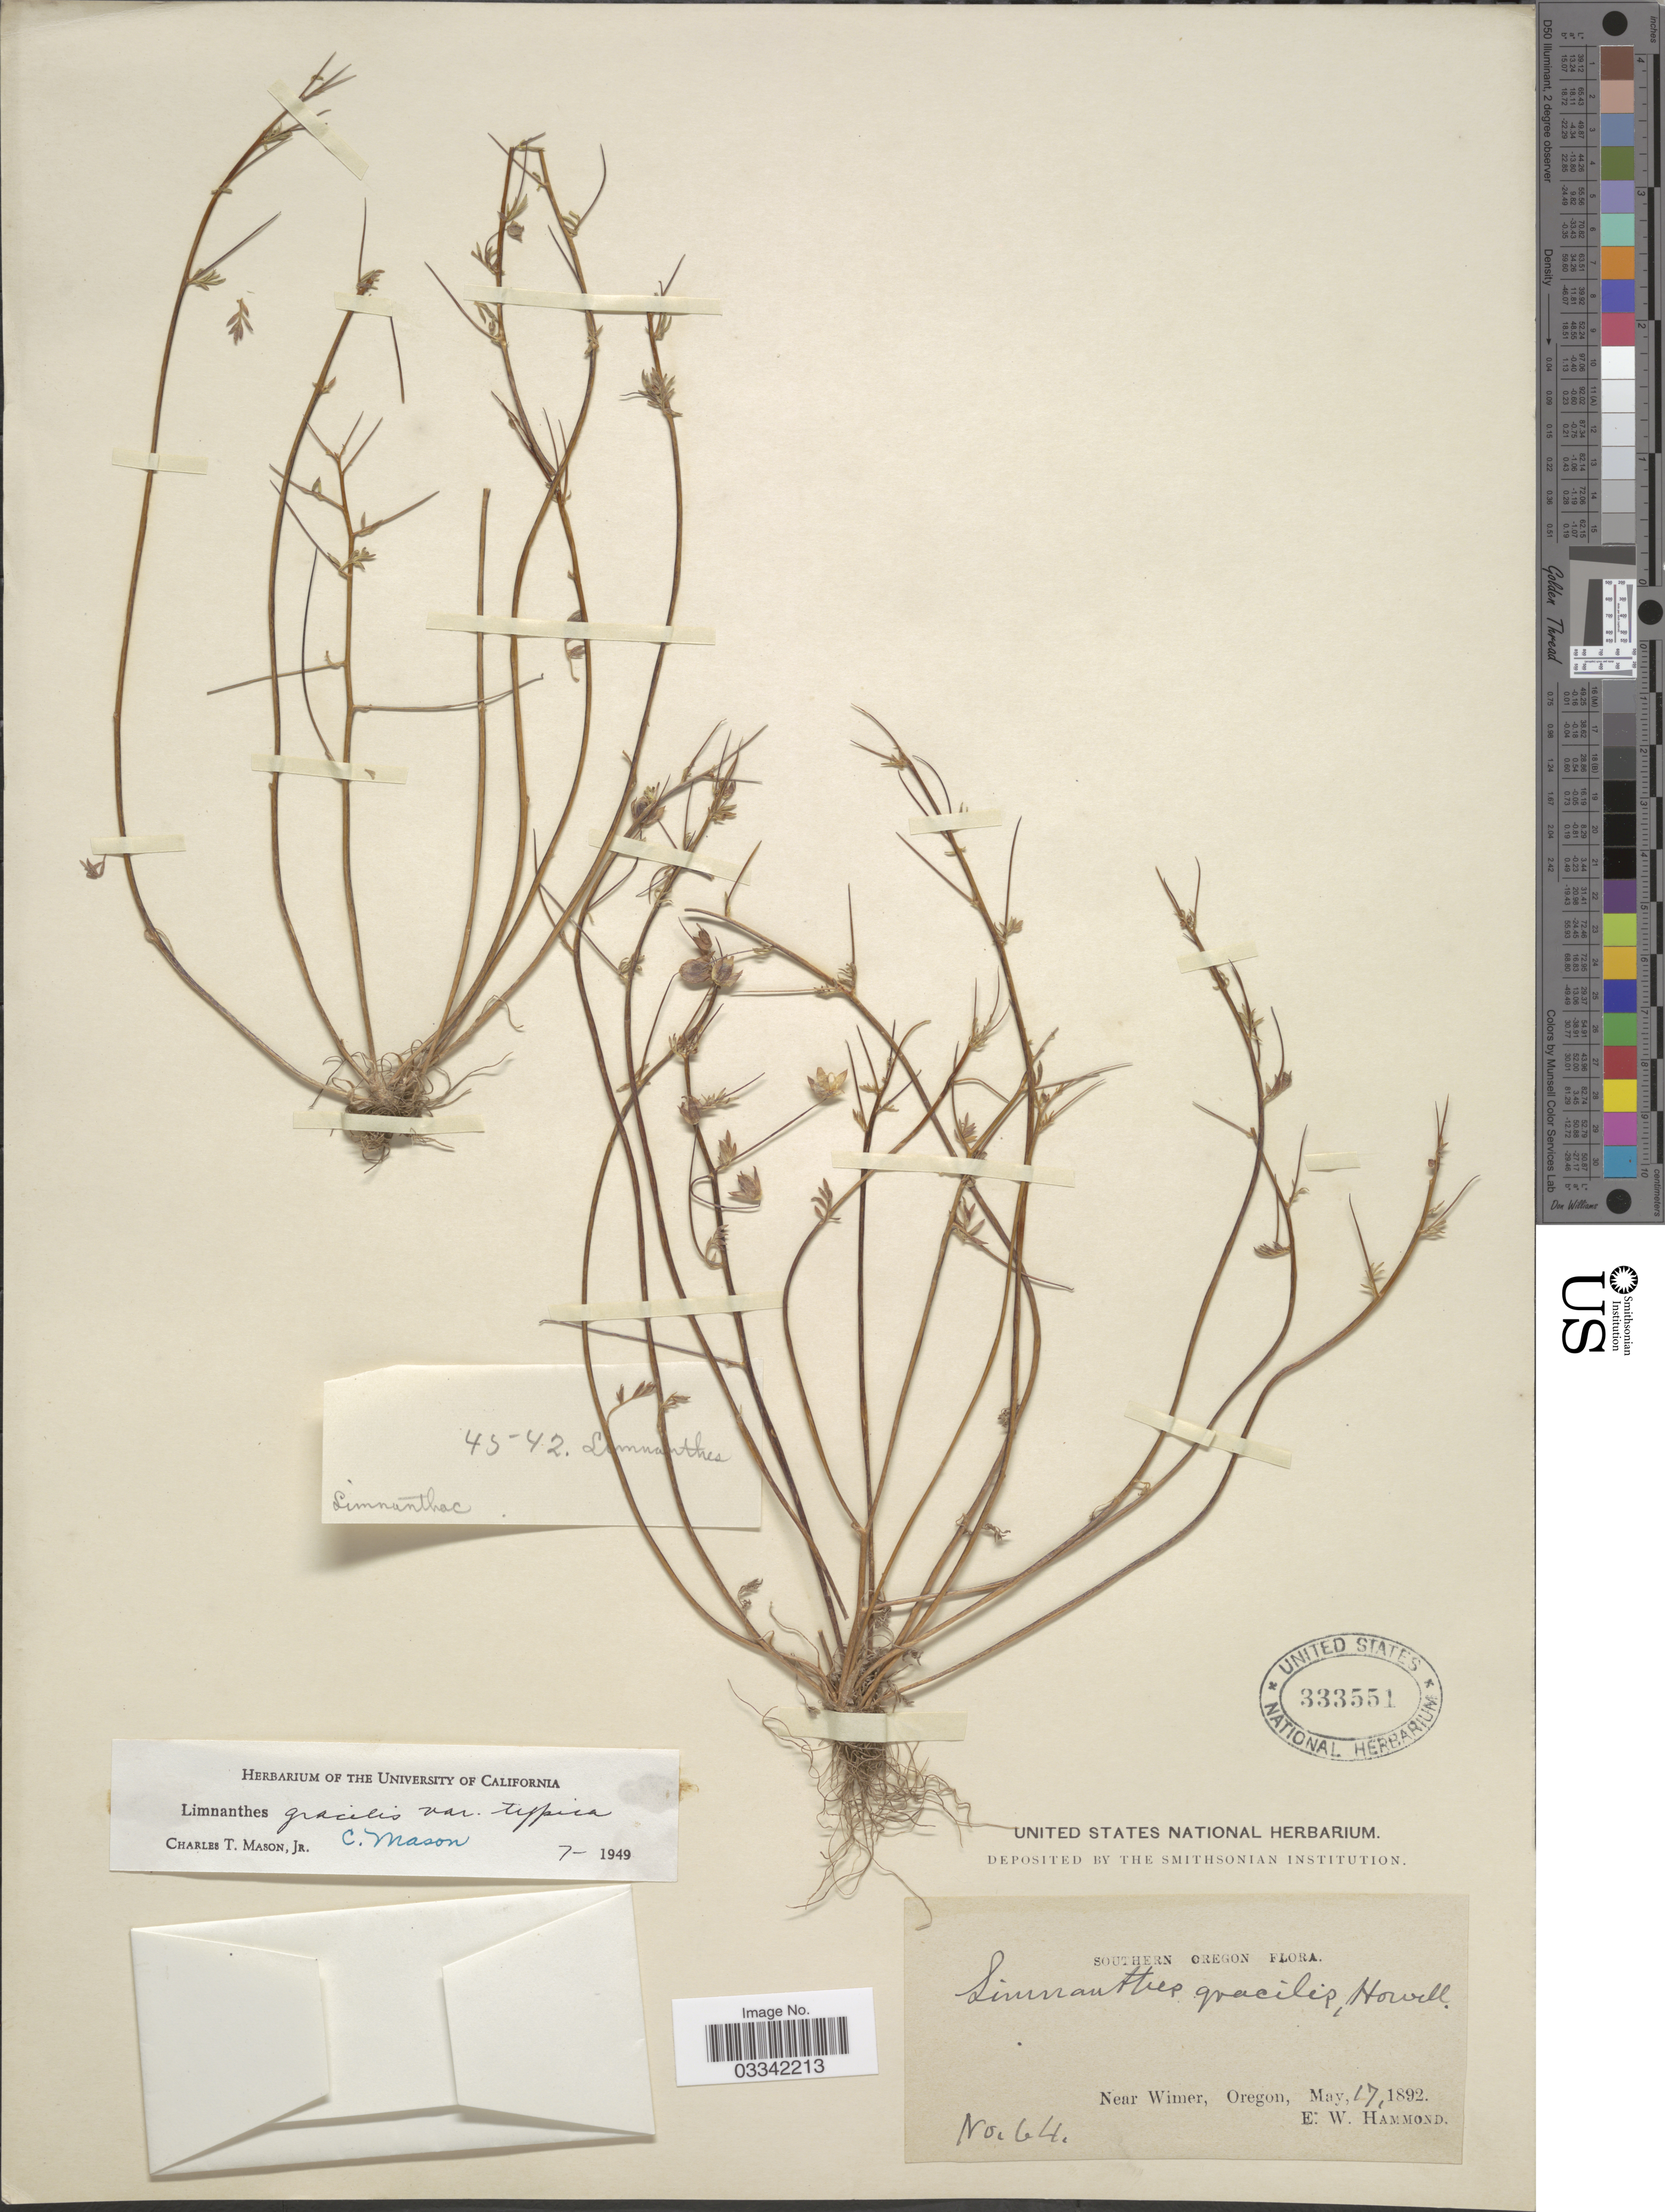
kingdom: Plantae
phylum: Tracheophyta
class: Magnoliopsida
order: Brassicales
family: Limnanthaceae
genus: Limnanthes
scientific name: Limnanthes gracilis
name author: Howell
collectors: E. Hammond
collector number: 64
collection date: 1892-05-17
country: United States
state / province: Oregon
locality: Southern Oregon, Near Wimer.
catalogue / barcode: US 333551